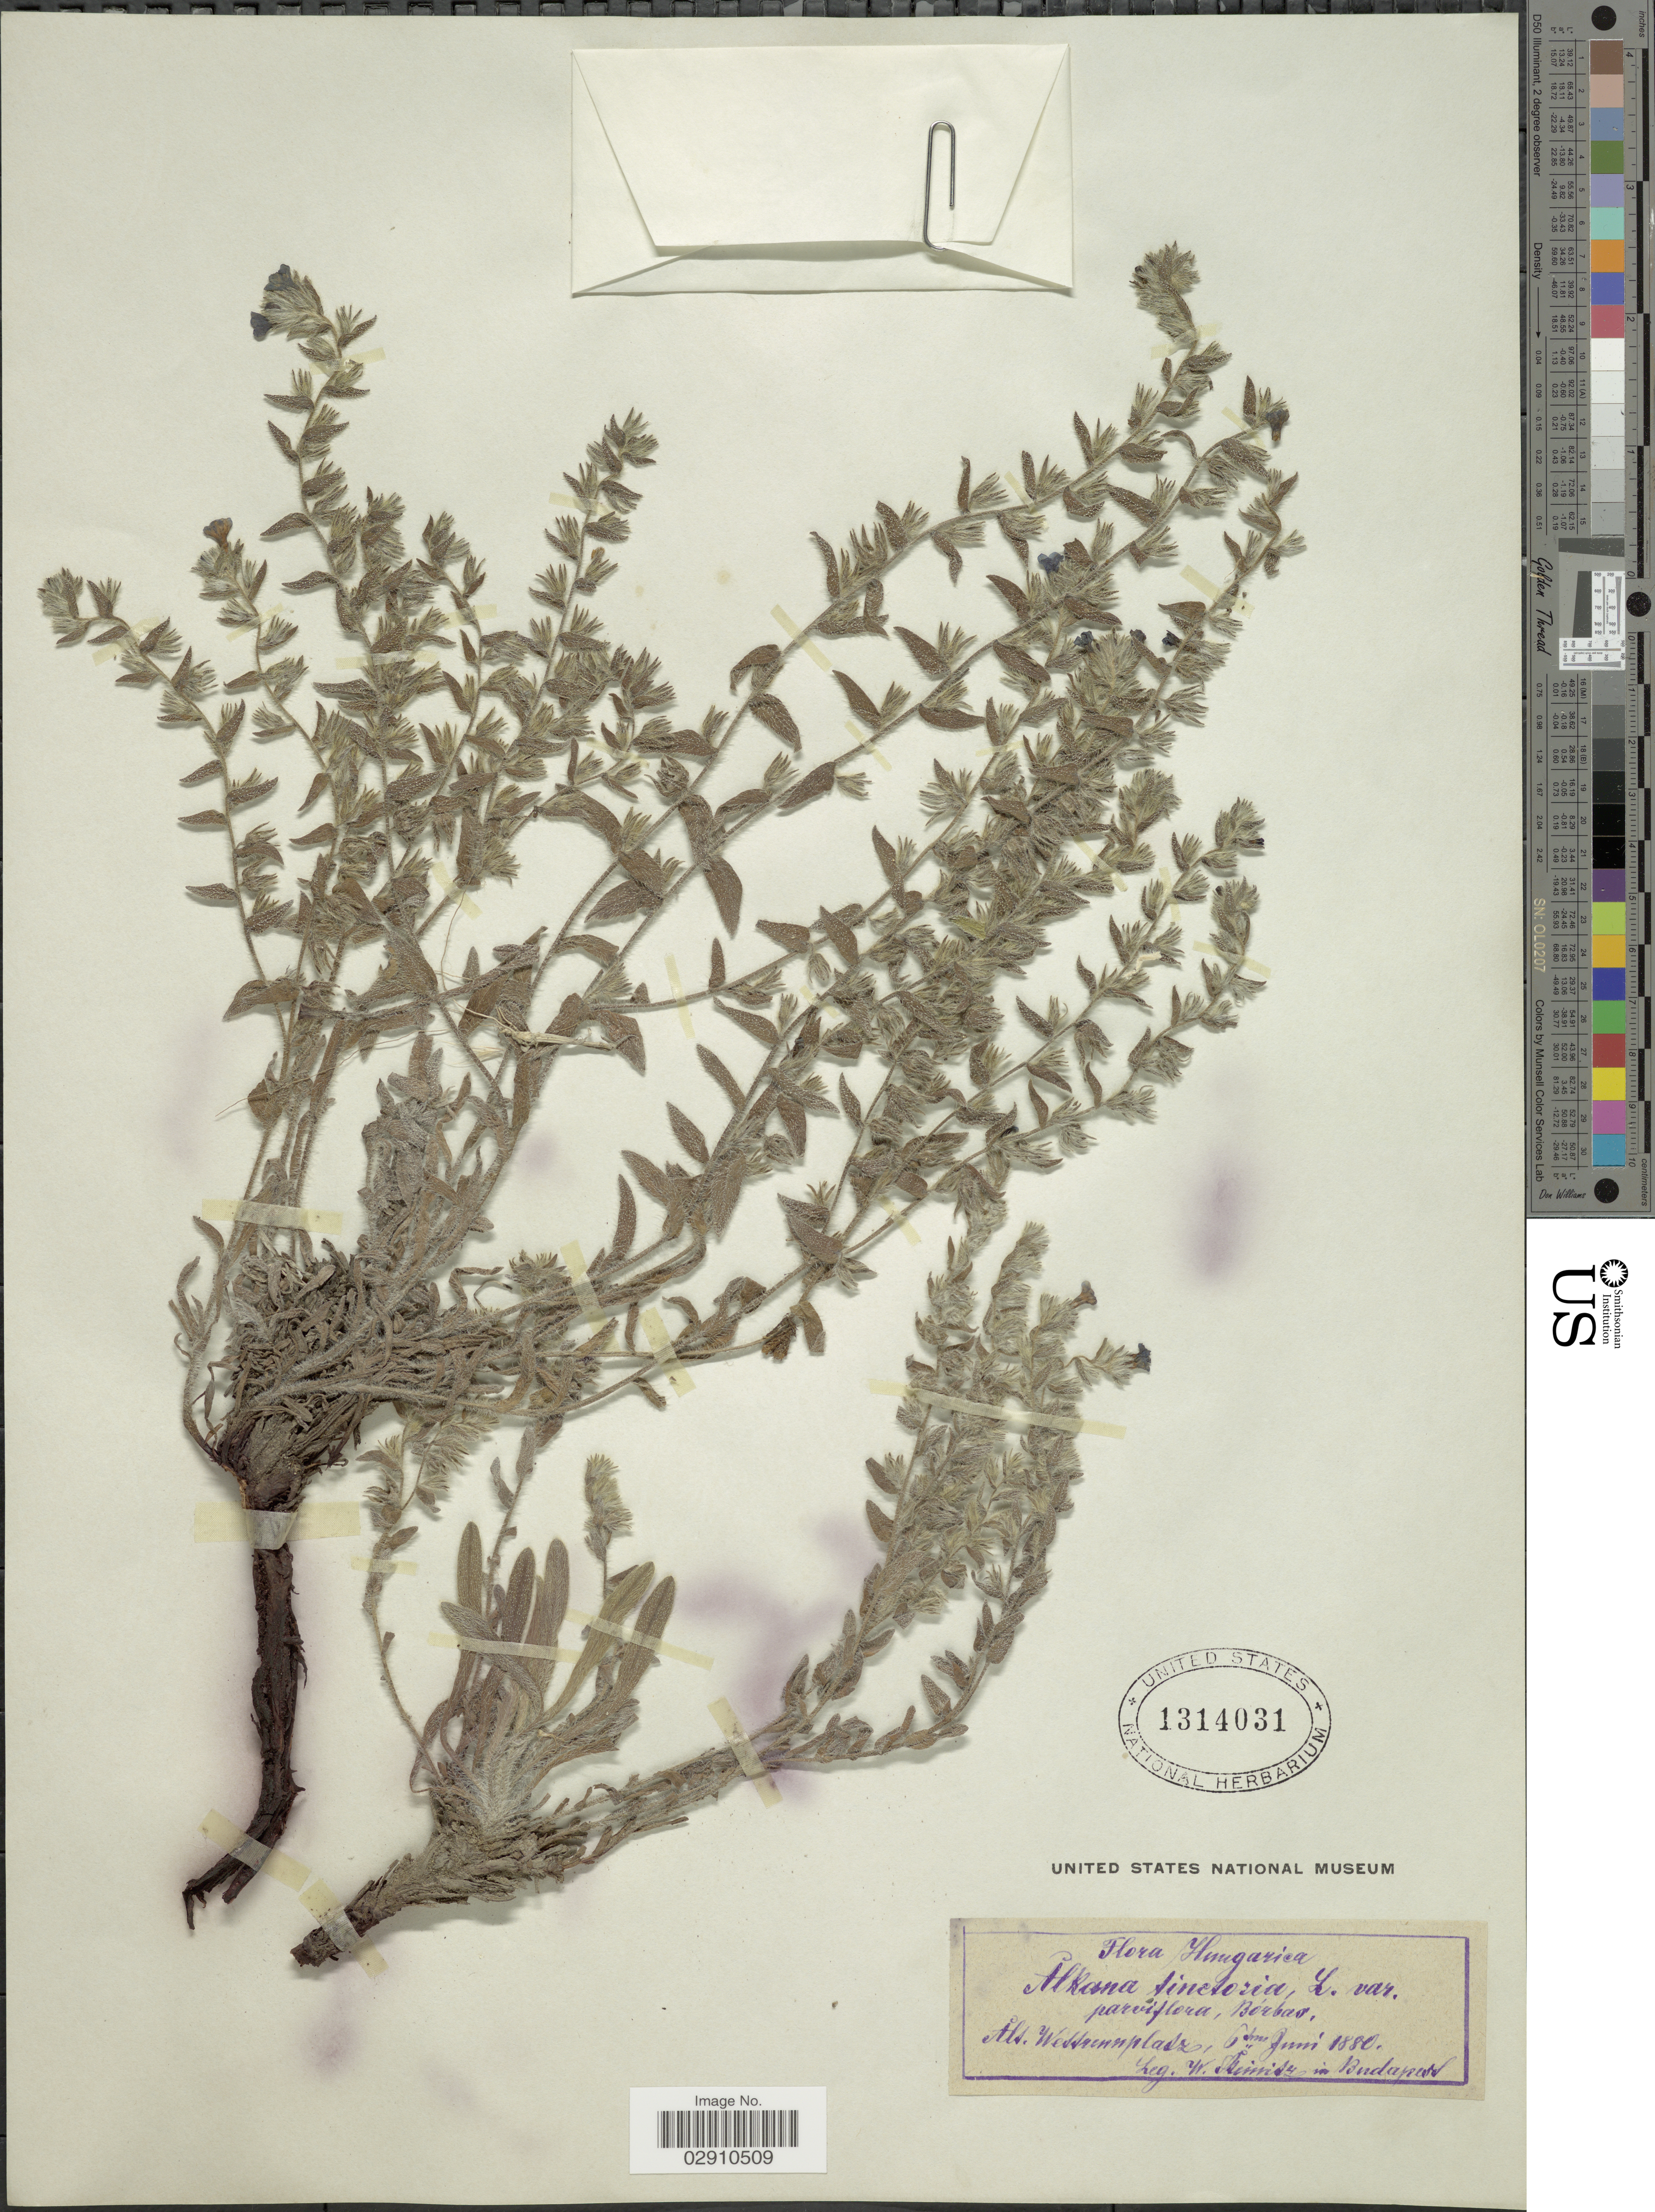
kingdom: Plantae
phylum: Tracheophyta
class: Magnoliopsida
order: Boraginales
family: Boraginaceae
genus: Alkanna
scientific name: Alkanna tinctoria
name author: (L.) Tausch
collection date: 1880-06-06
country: Hungary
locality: Als. Westrennplasz.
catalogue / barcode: US 1314031